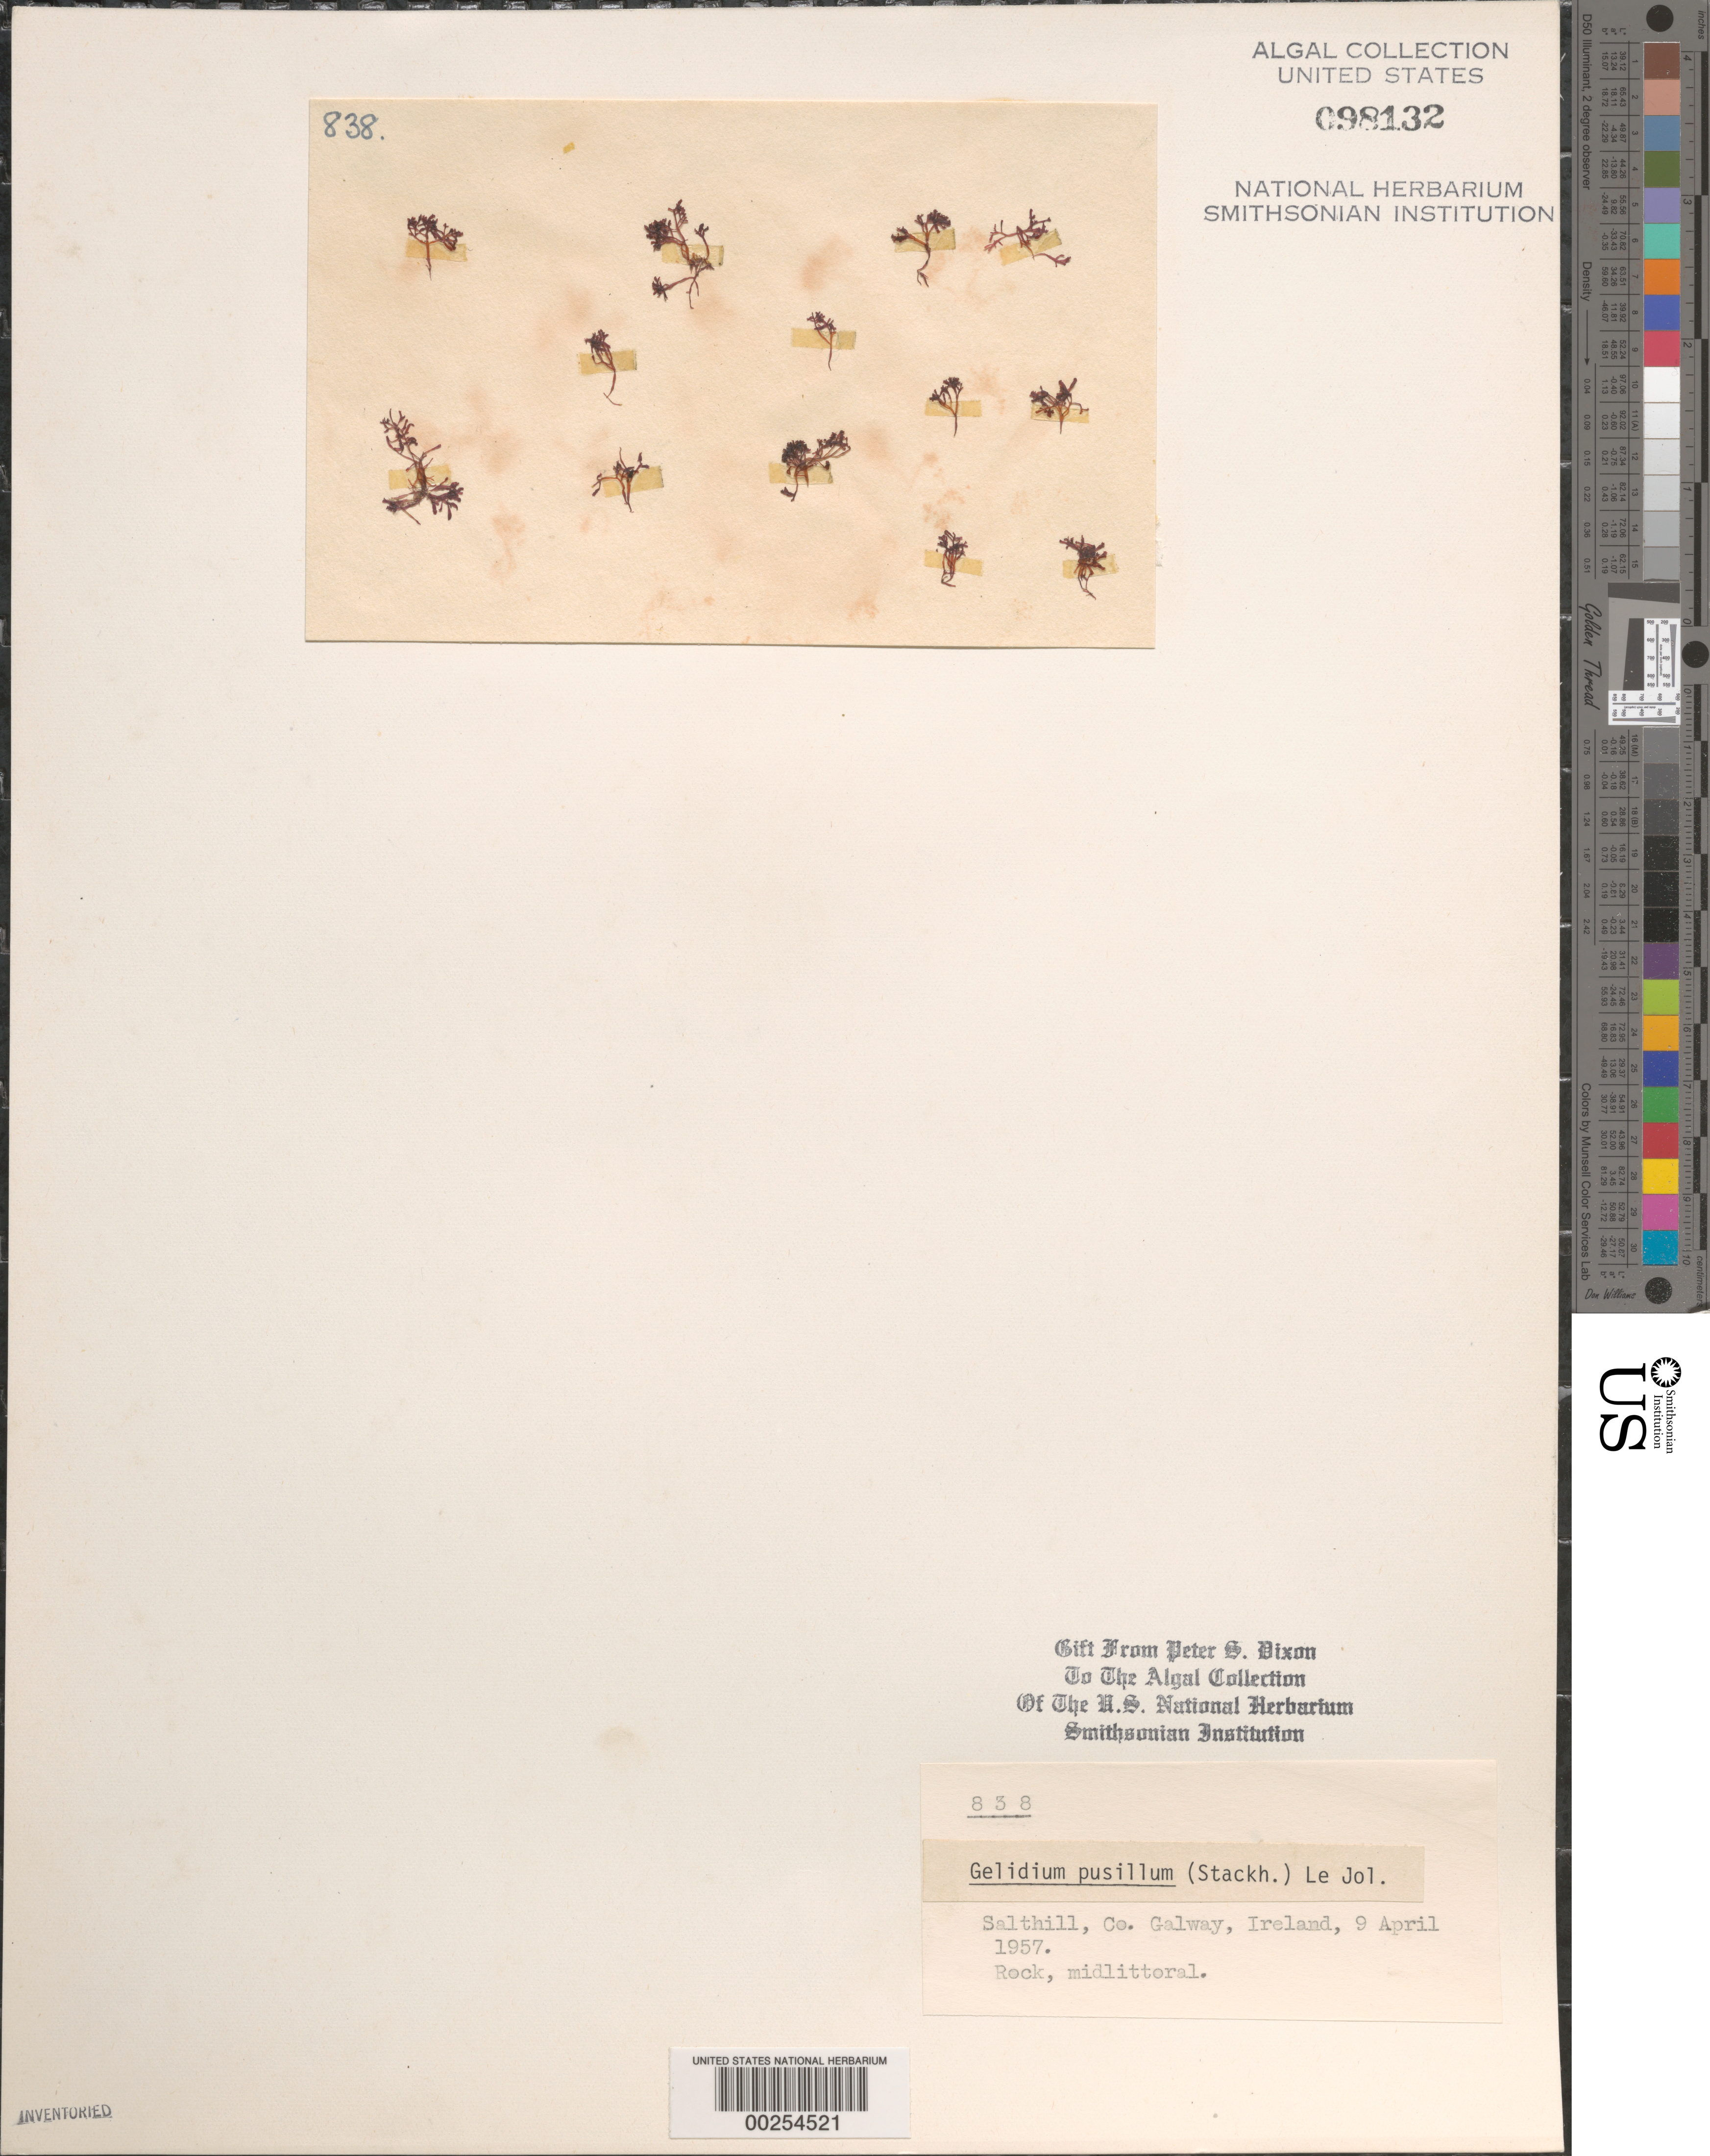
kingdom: Plantae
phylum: Rhodophyta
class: Florideophyceae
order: Gelidiales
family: Gelidiaceae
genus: Gelidium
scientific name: Gelidium pusillum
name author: (Stackh.) Le Jol.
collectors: P. S. Dixon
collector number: PSD 838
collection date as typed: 09 Apr 1957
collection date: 1957-04-09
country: Ireland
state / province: Connaught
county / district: Galway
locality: Salthill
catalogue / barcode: US 98132